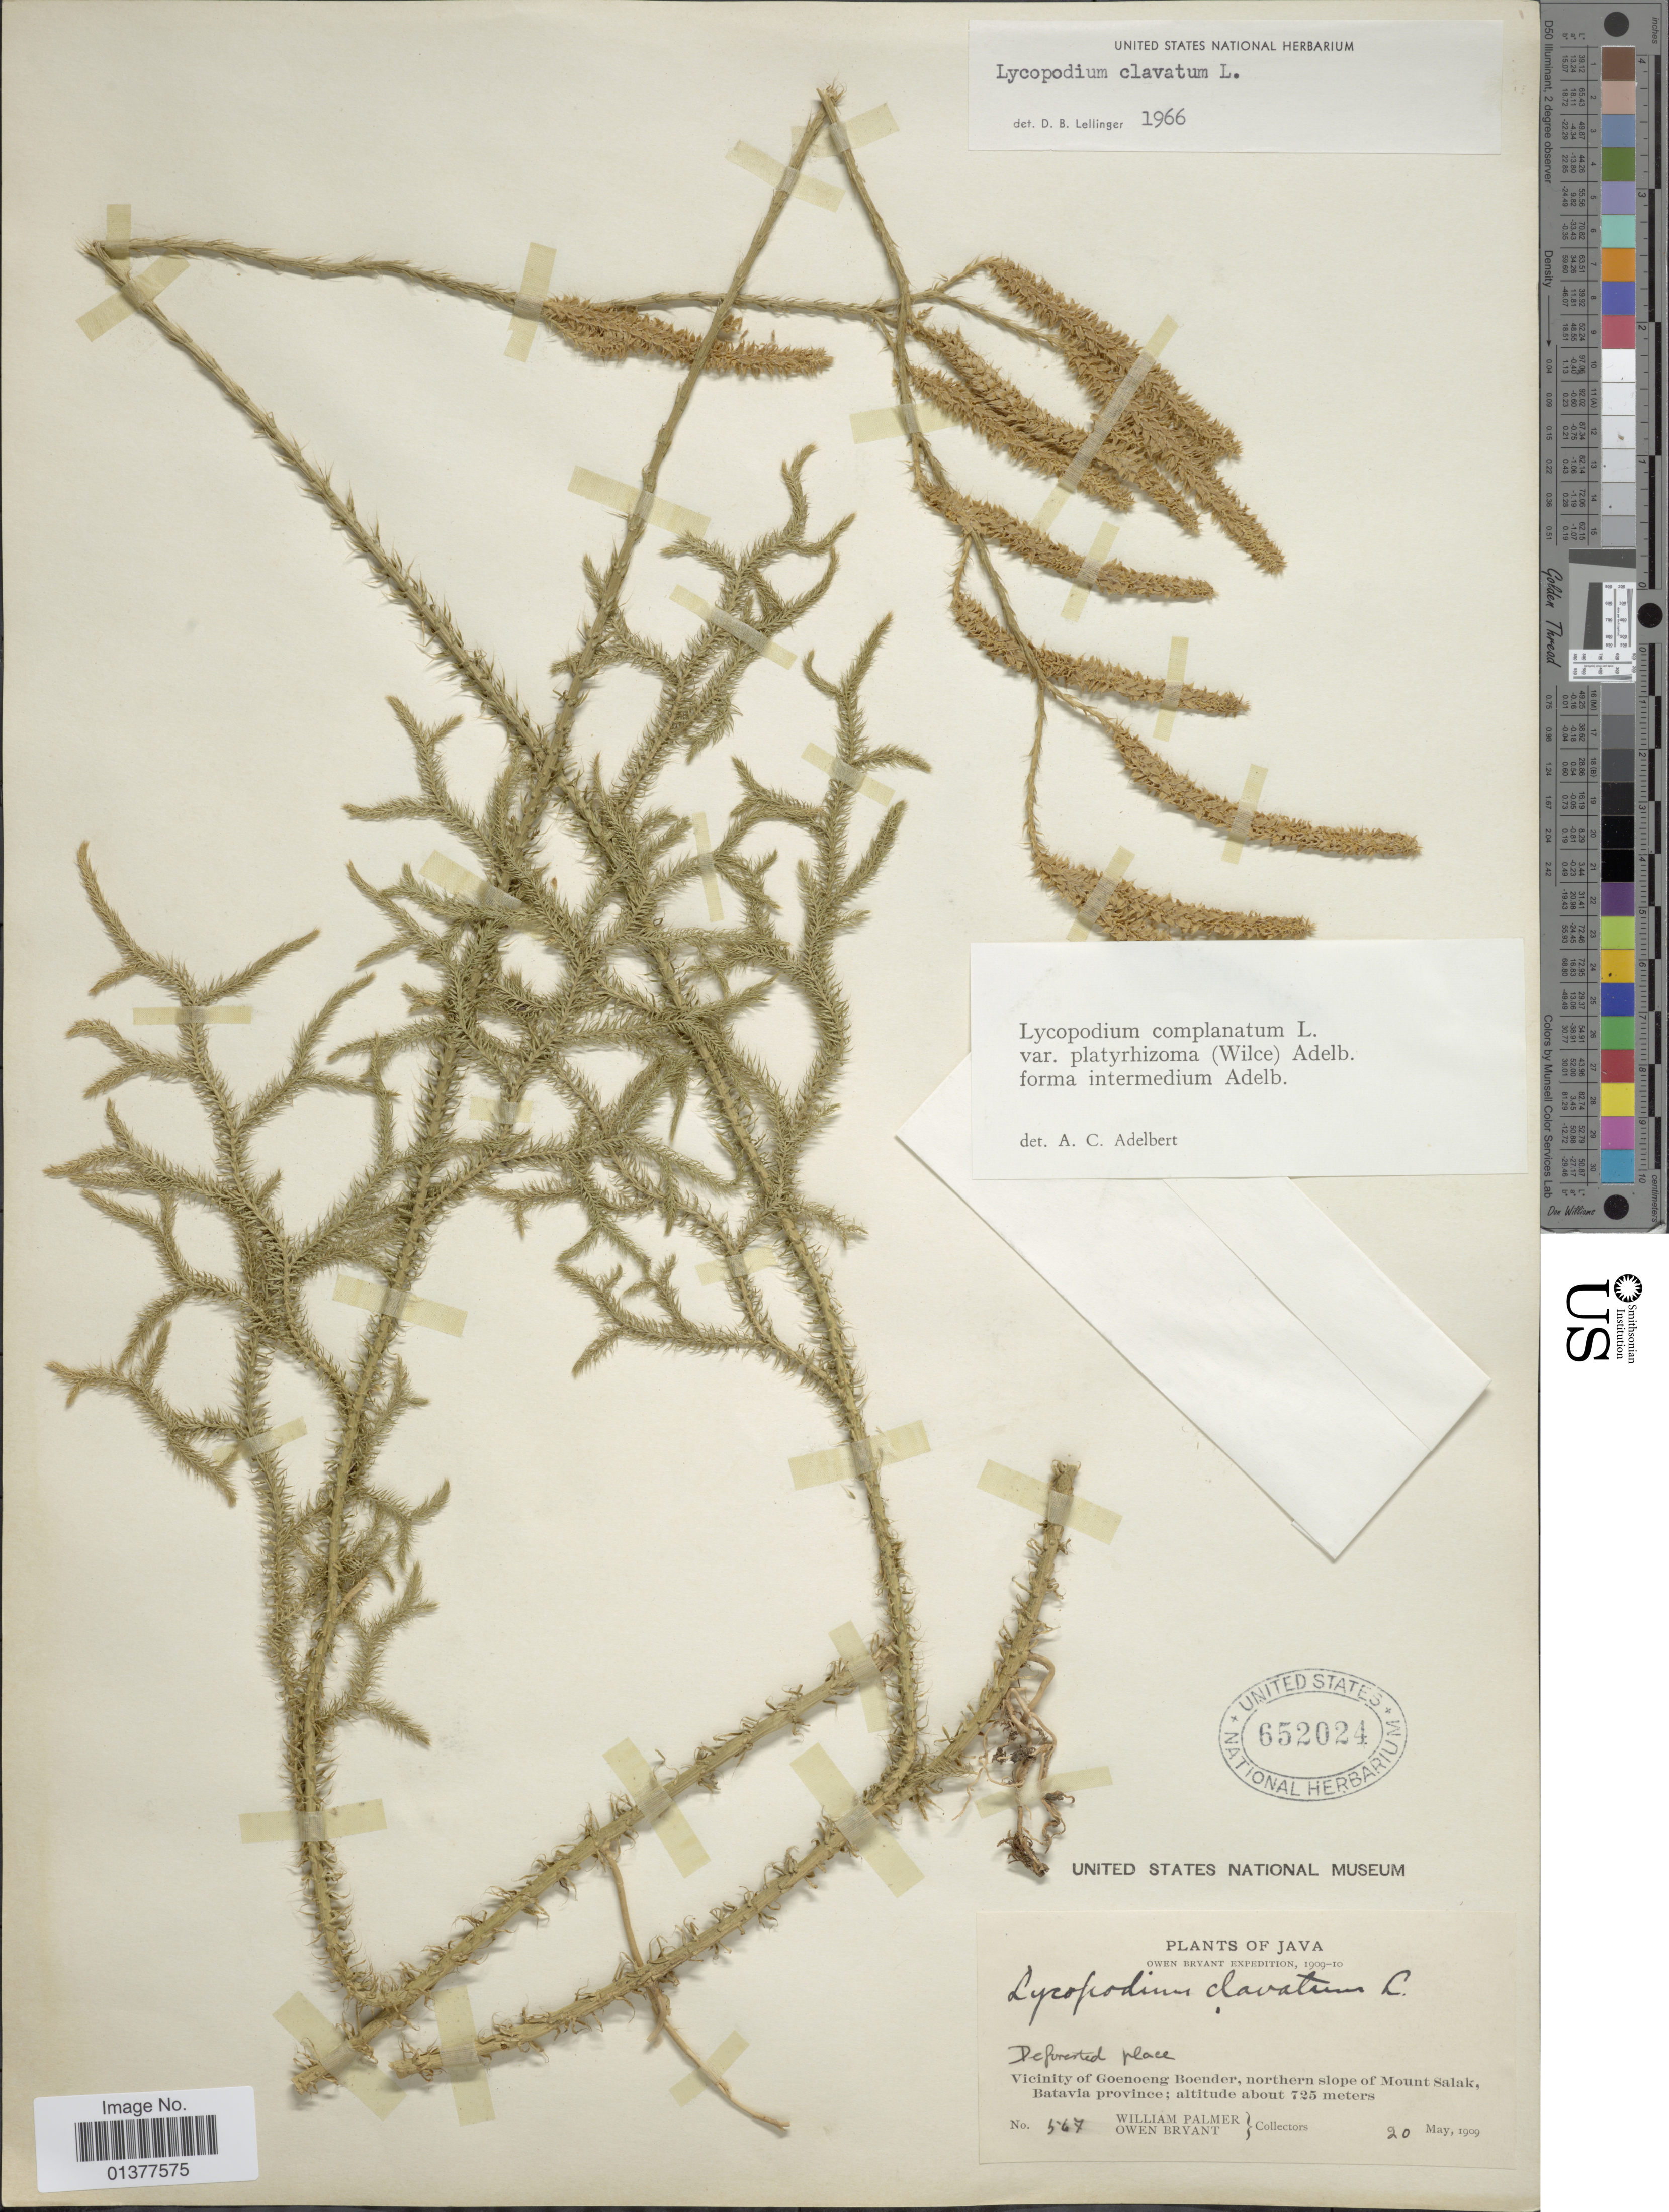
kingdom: Plantae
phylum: Tracheophyta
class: Lycopodiopsida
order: Lycopodiales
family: Lycopodiaceae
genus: Palhinhaea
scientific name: Palhinhaea cernua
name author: (L.) Vasc. & Franco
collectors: W. Palmer & O. Bryant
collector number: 567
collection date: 1909-05-20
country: Indonesia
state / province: Java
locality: Vicinity of Goenoeng Boender, northern slope of Mount Salak, Batavia province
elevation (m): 725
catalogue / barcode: US 652024